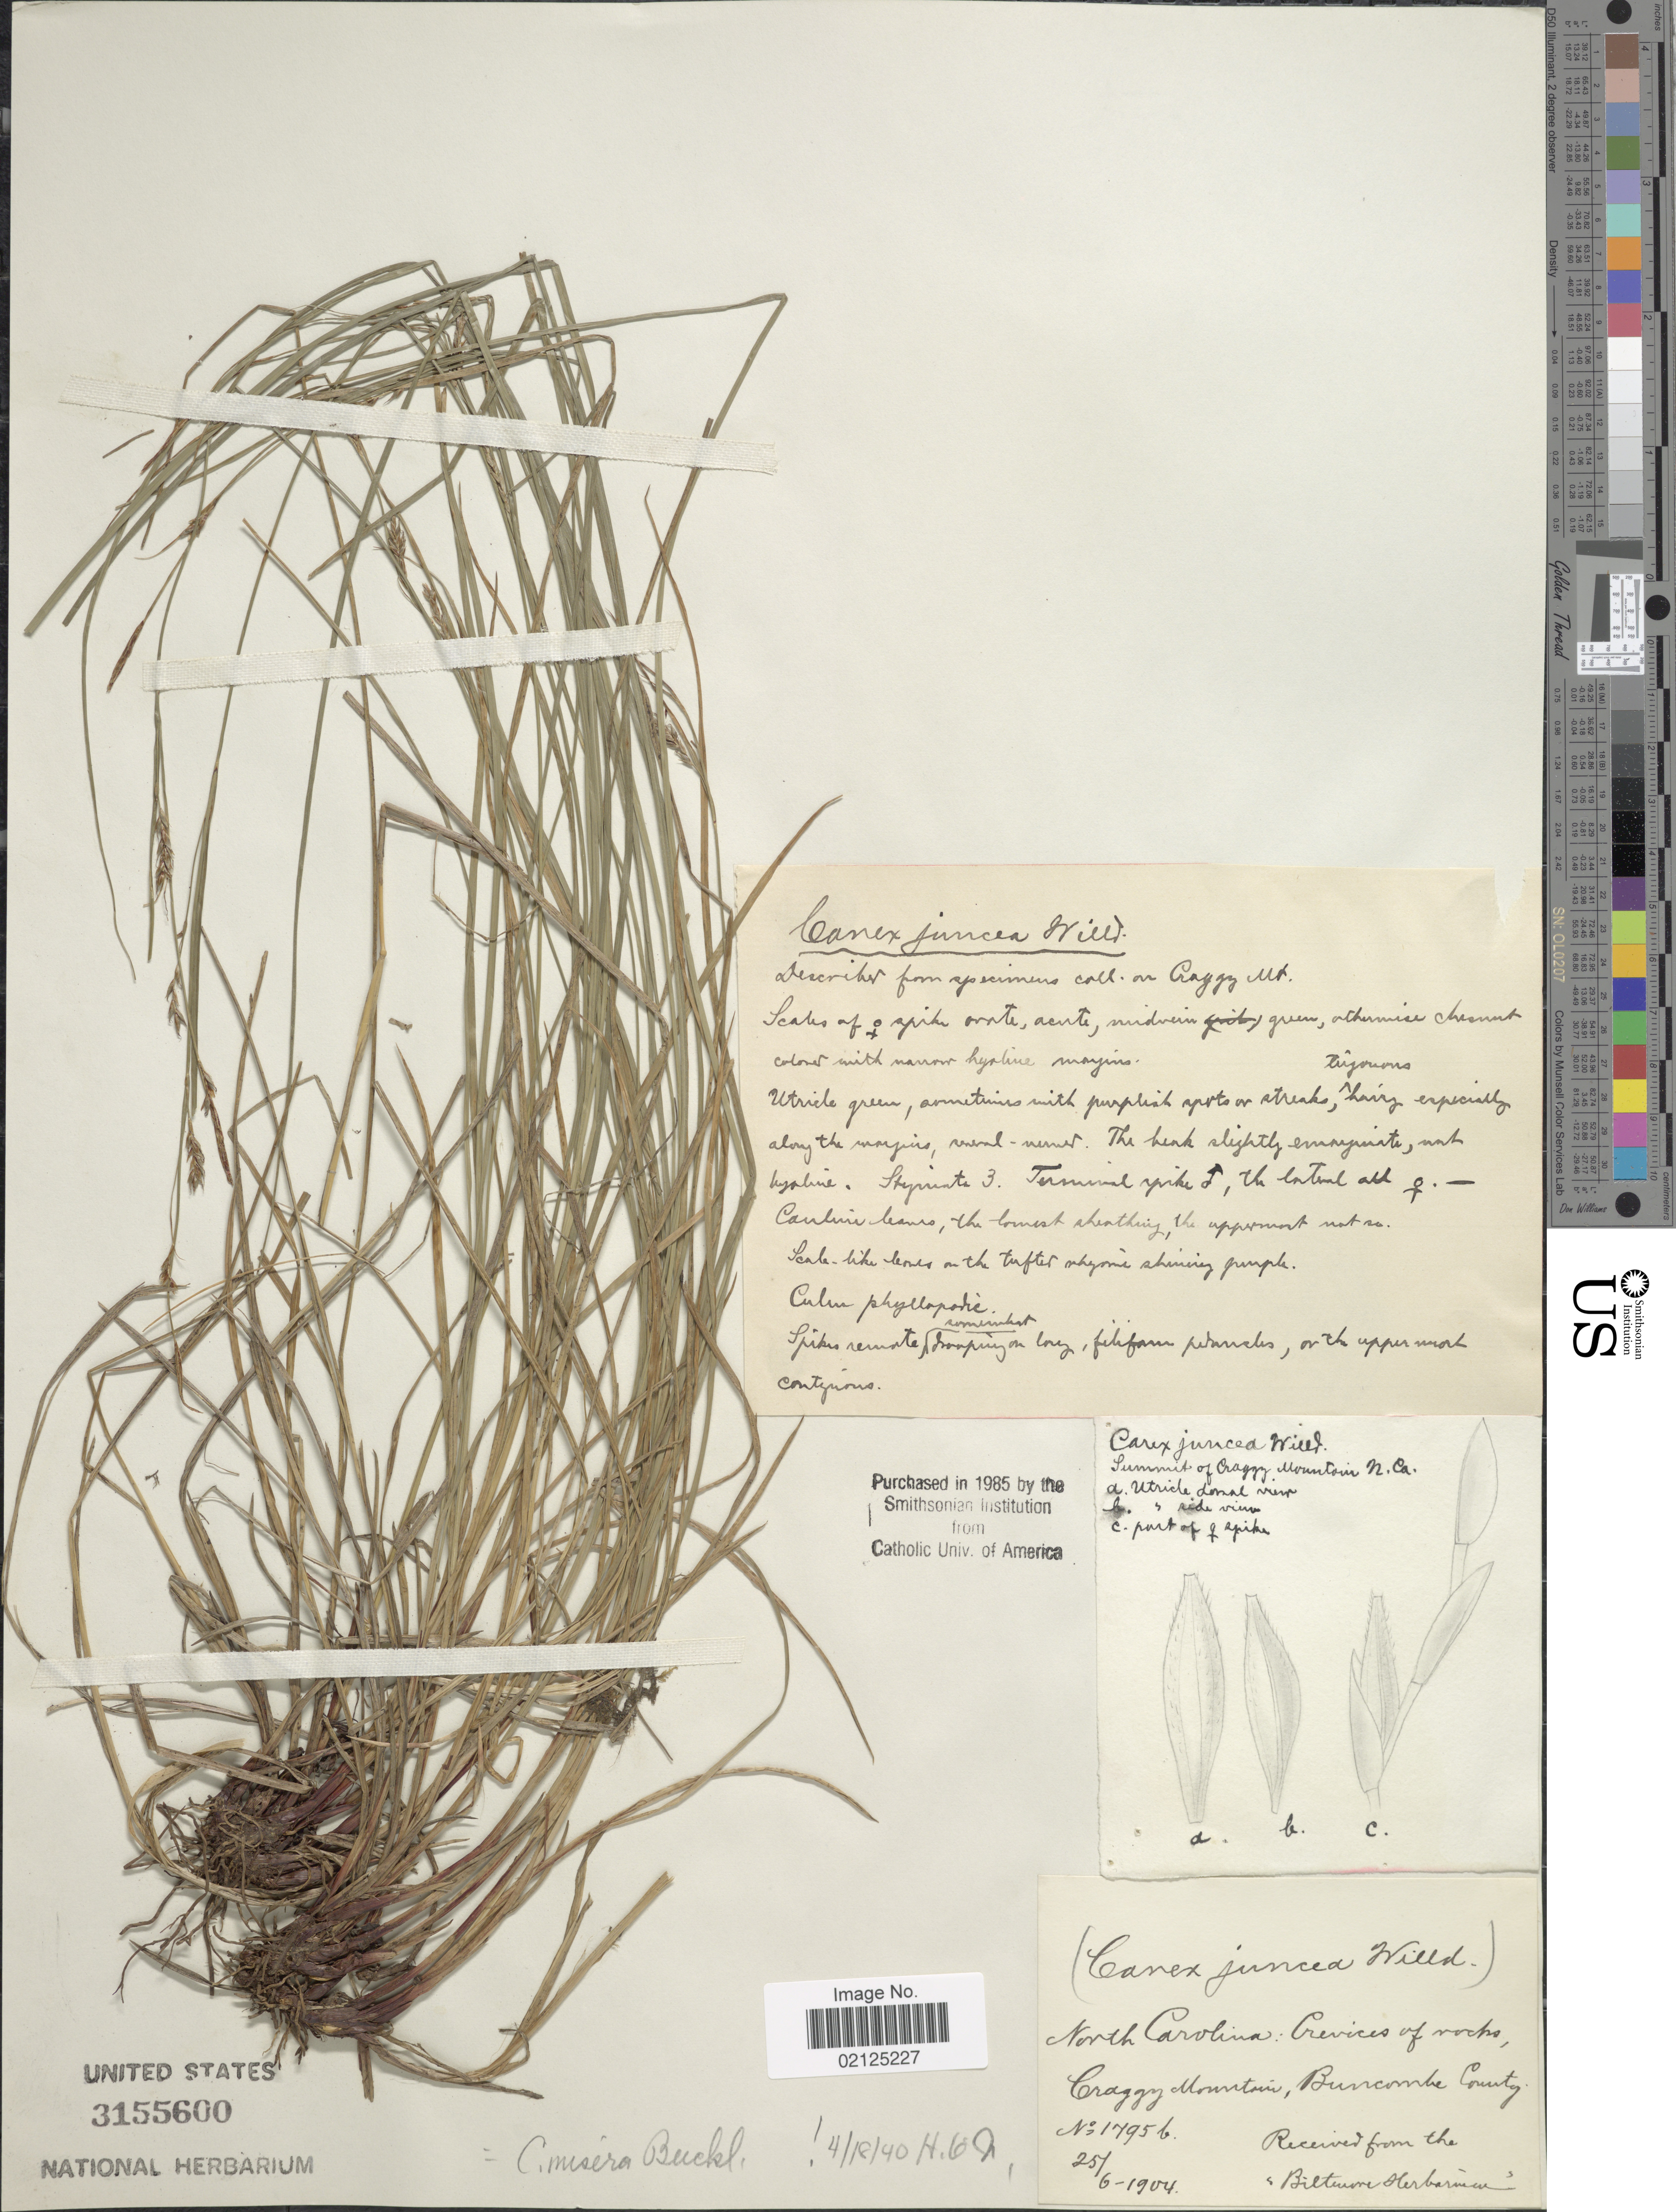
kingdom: Plantae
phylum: Tracheophyta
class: Liliopsida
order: Poales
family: Cyperaceae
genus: Carex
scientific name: Carex misera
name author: Buckley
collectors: ex herb. Biltmore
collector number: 1795b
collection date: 1904-06-25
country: United States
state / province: North Carolina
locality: Crevices of rocks, Craggy Mountain, Buncombe County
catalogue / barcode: US 3155600